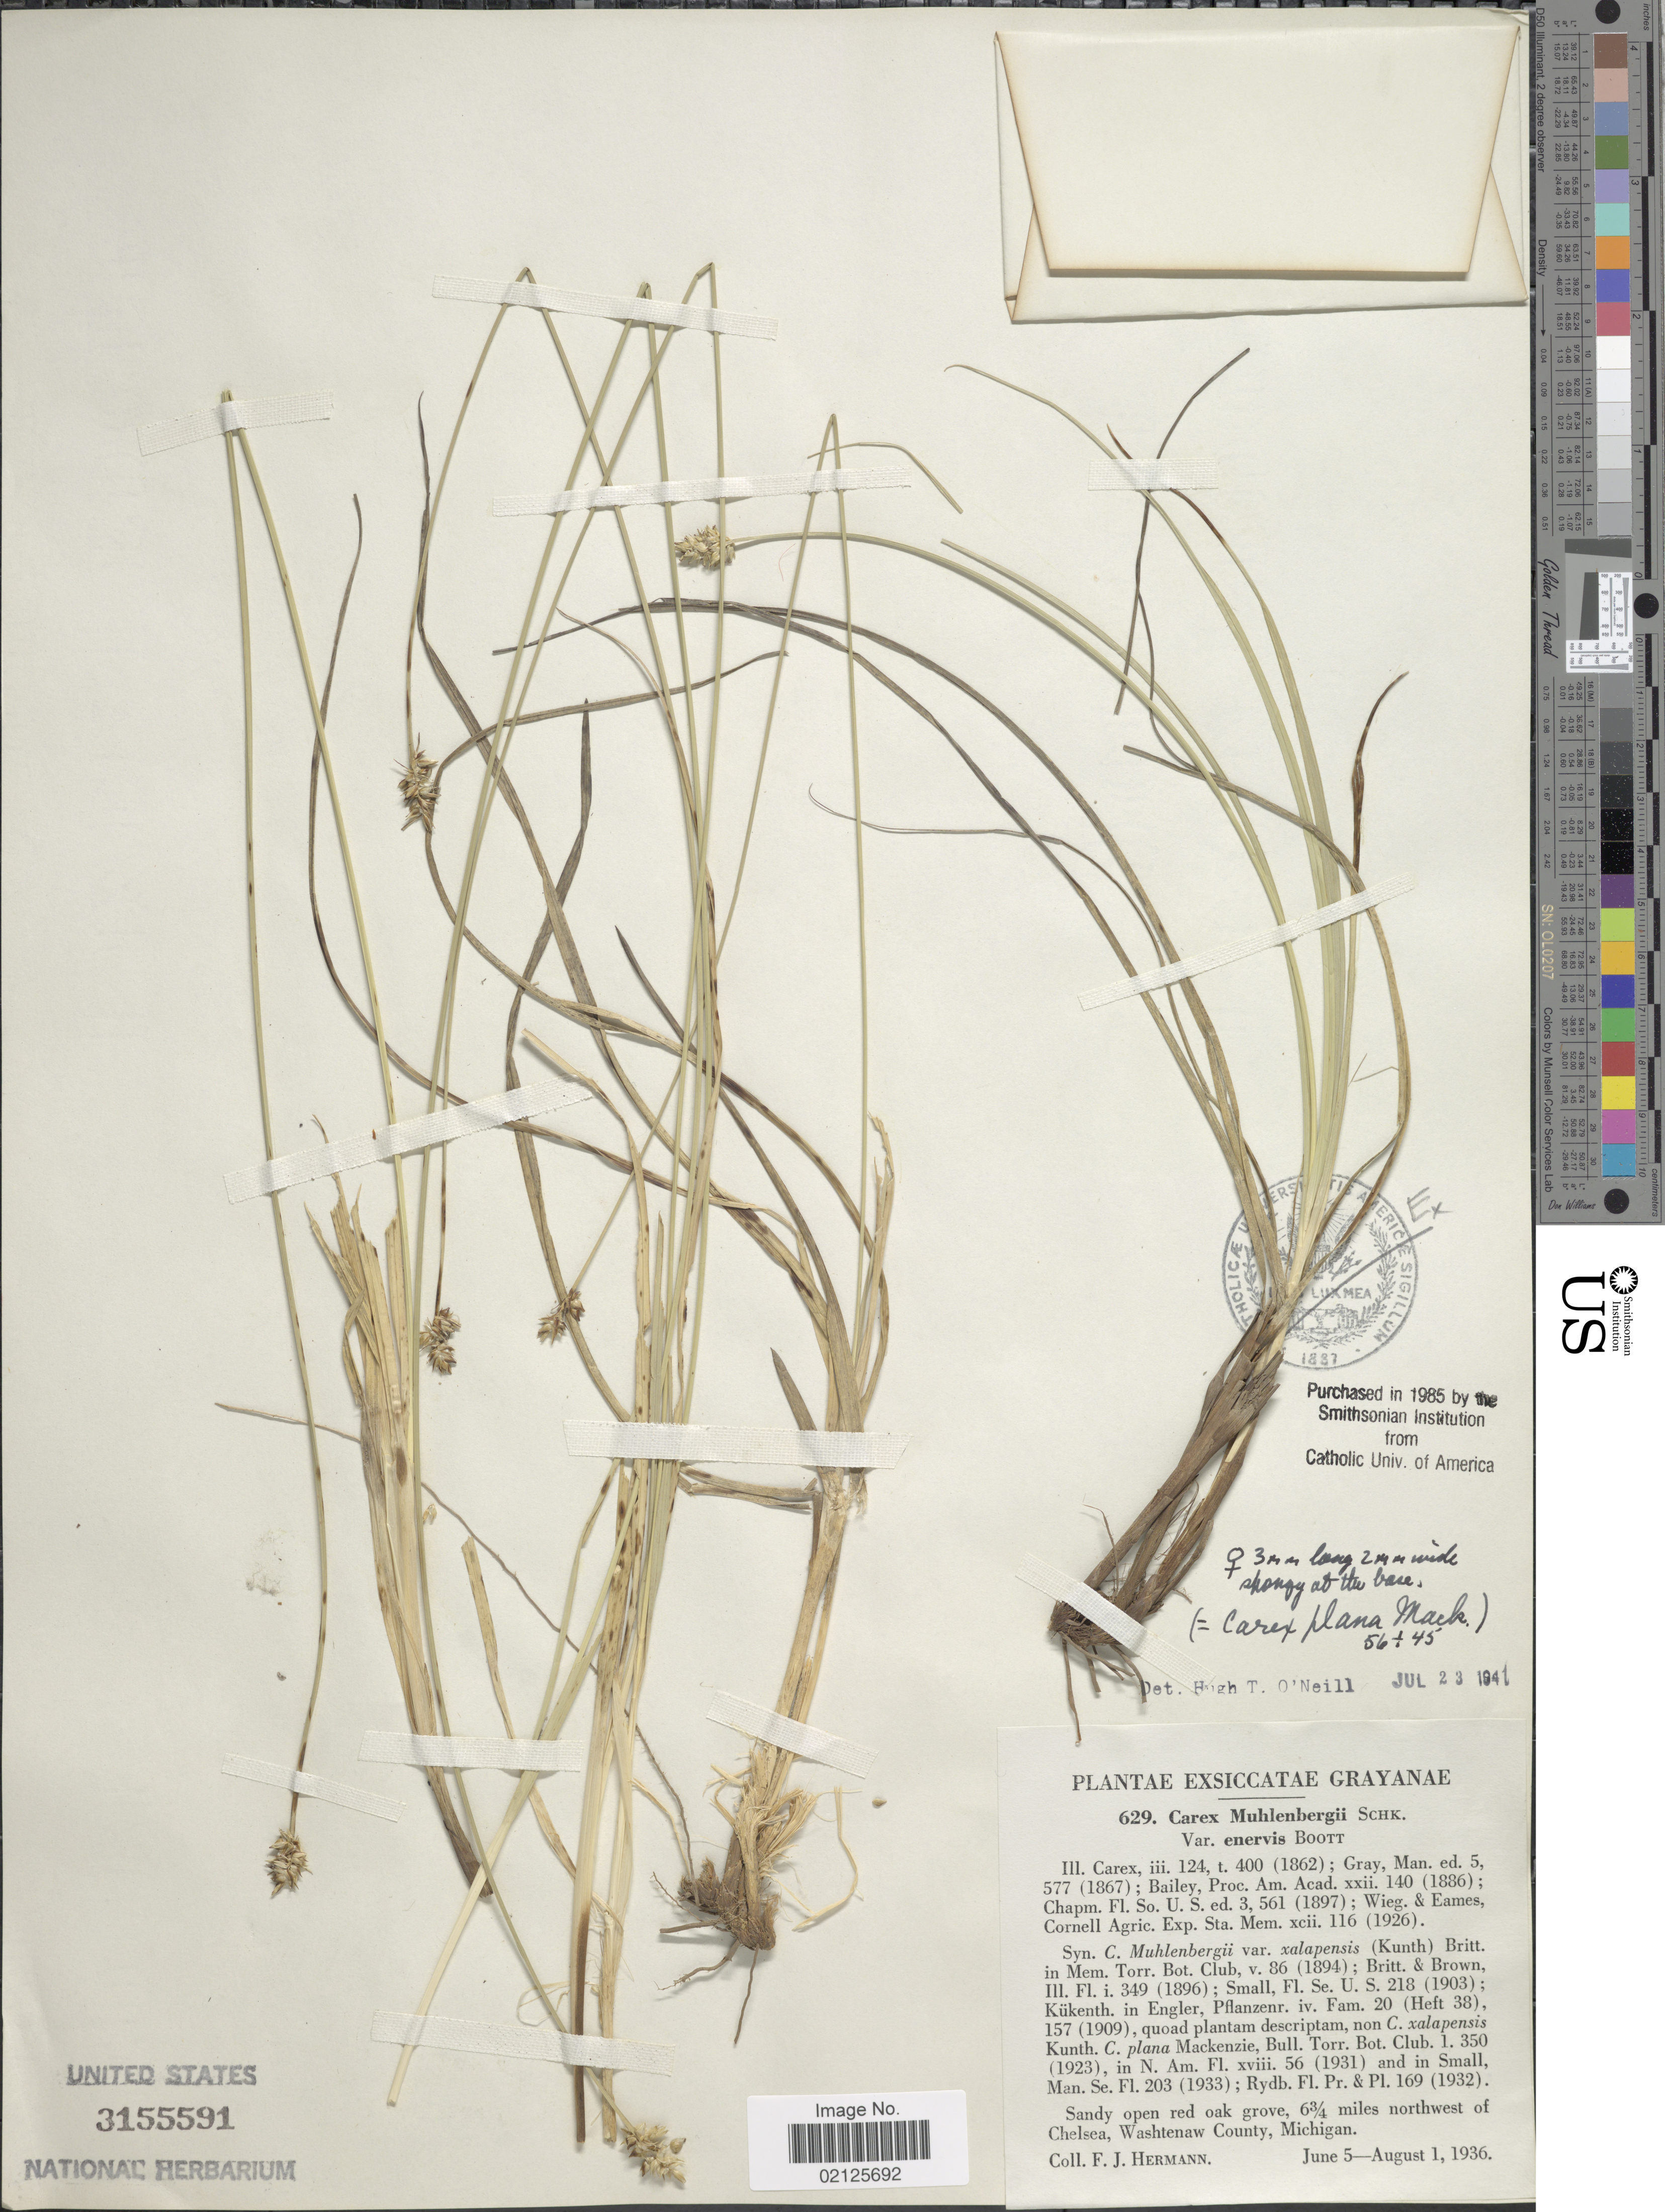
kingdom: Plantae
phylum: Tracheophyta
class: Liliopsida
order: Poales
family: Cyperaceae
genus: Carex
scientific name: Carex muehlenbergii var. enervis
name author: Boott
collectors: F. J. Hermann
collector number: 629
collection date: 1936-06-05/1936-08-01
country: United States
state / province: Michigan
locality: Sandy open red oak grove, 6 3/4 miles northwest of Chelsea, Washtenaw County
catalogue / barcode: US 3155591